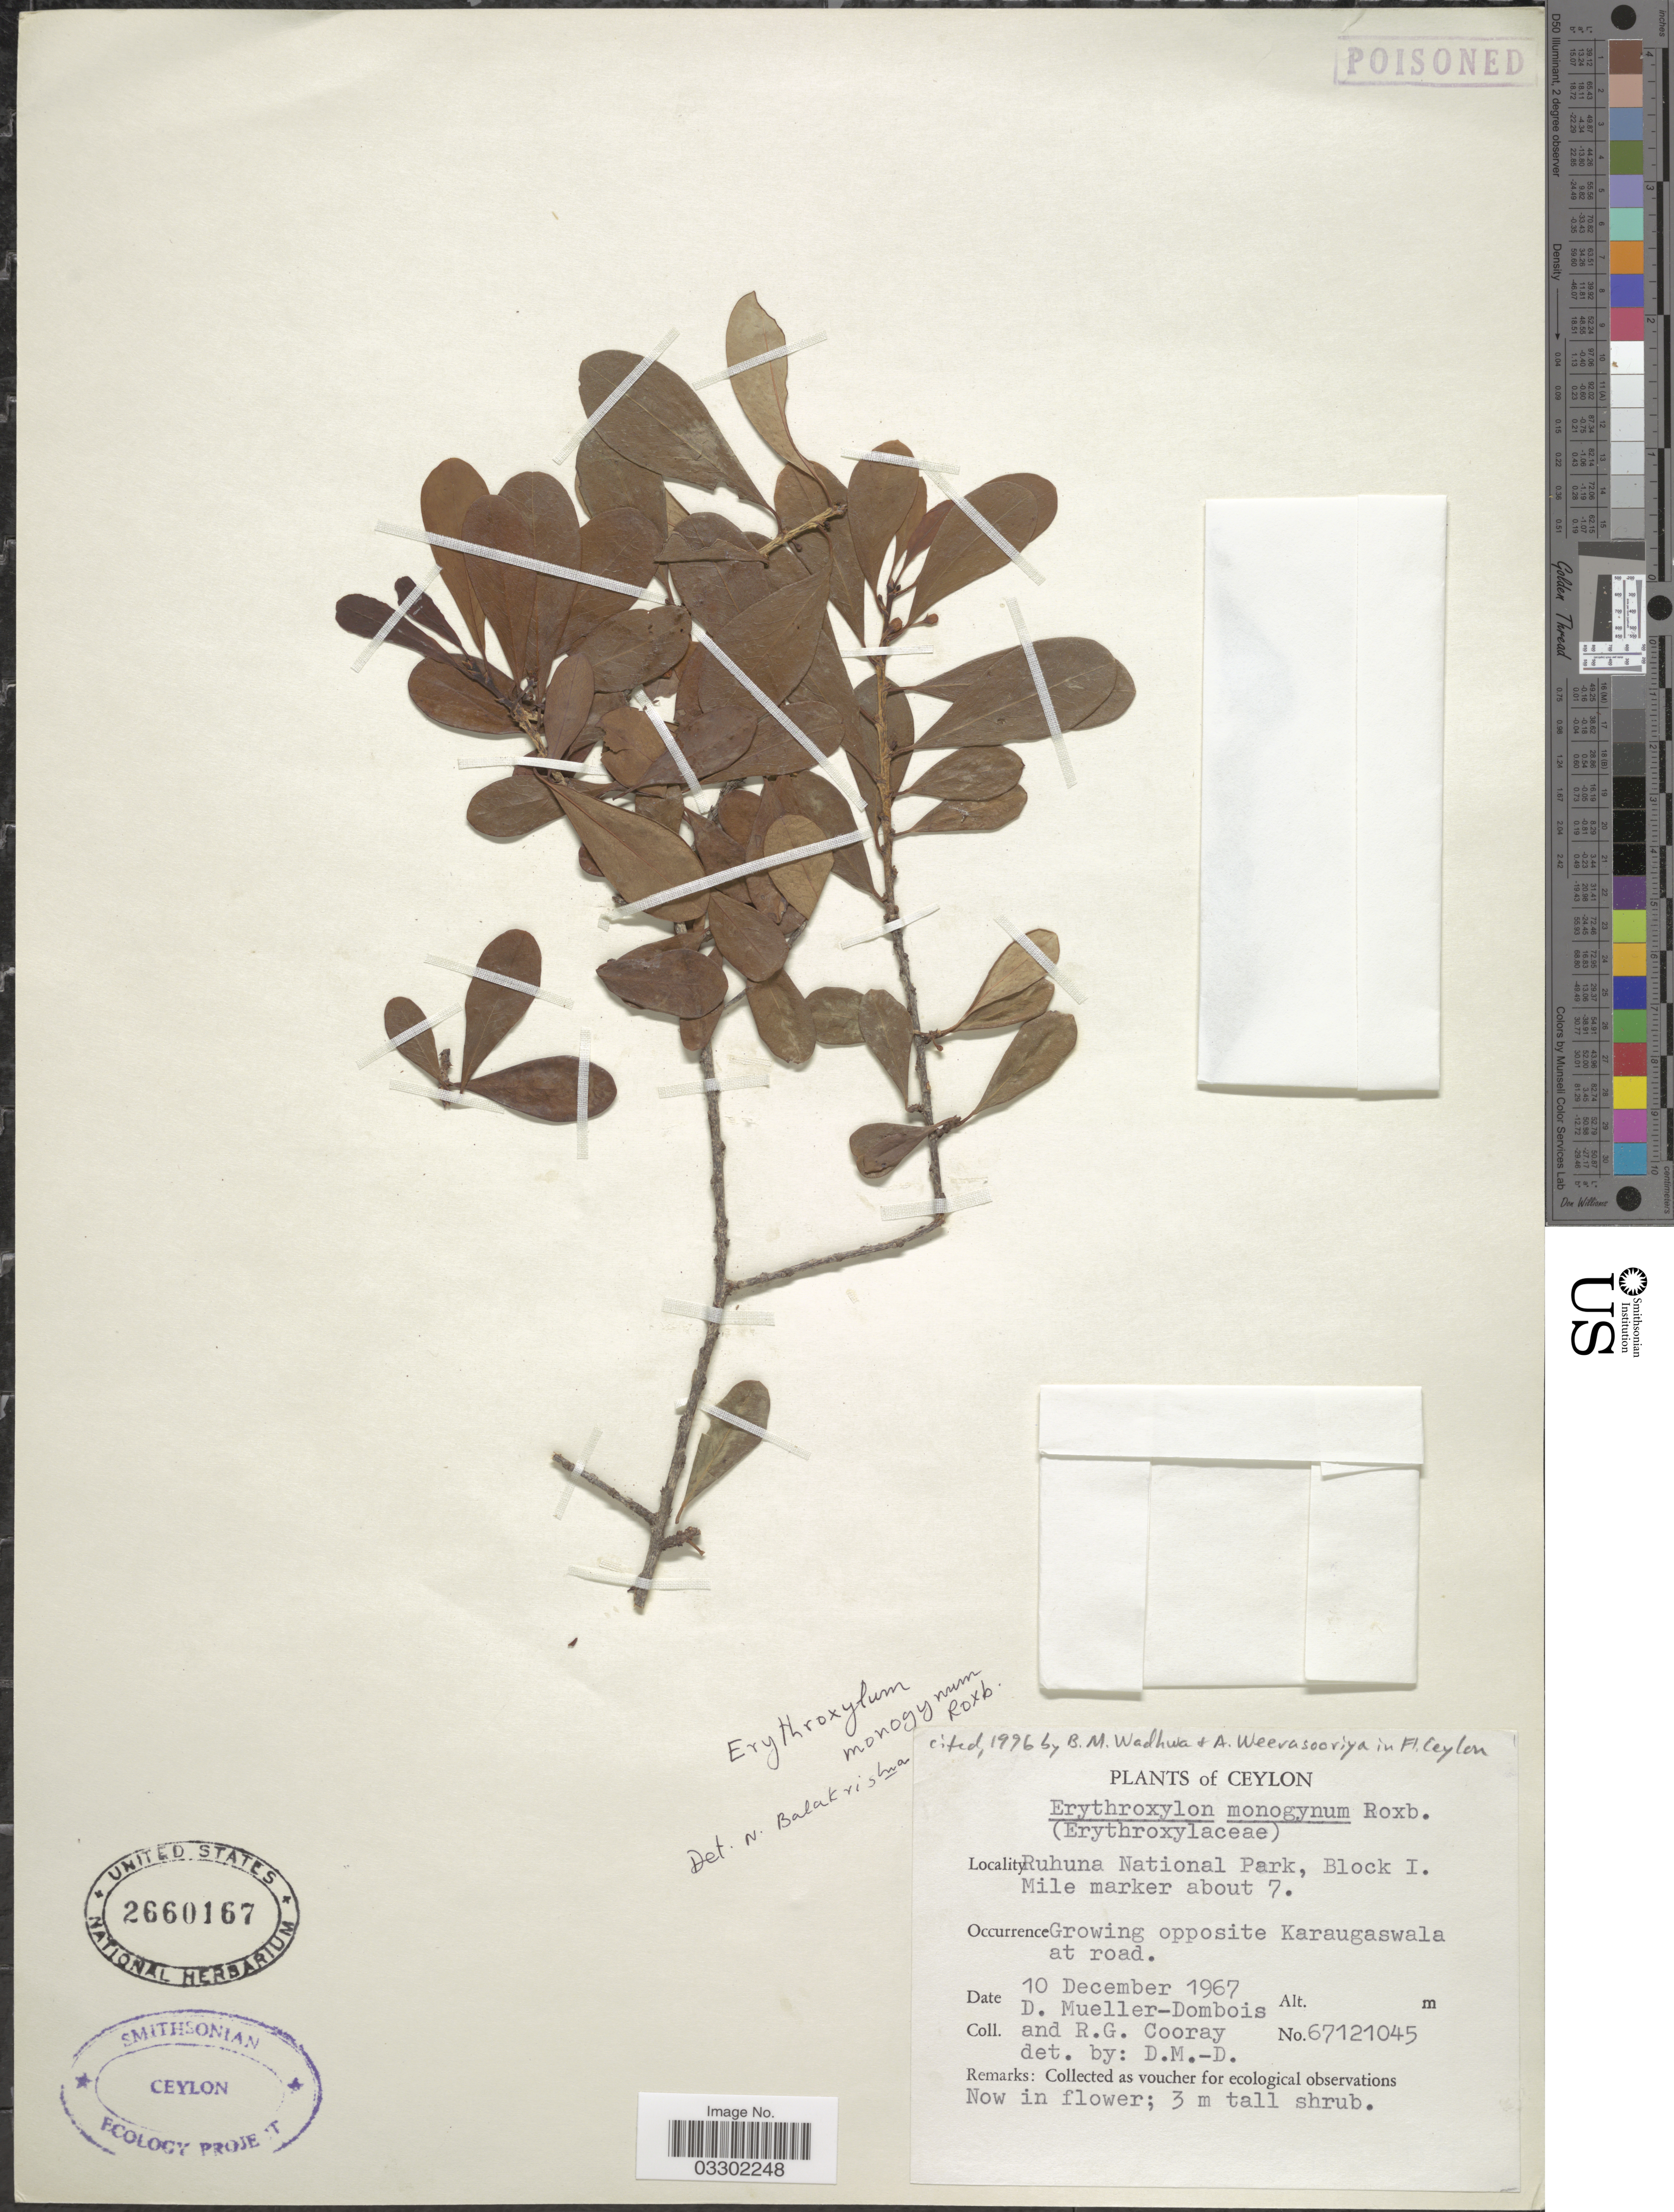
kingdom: Plantae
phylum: Tracheophyta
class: Magnoliopsida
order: Malpighiales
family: Erythroxylaceae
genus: Erythroxylum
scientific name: Erythroxylum monogynum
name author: Roxb.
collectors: D. Mueller-Dombois & R. Cooray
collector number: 67121045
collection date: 1967-12-10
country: Sri Lanka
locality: Ceylon, Ruhuna National Park, Block I. Miler marker about 7, Growing opposite Karaugaswala at road.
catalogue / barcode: US 2660167